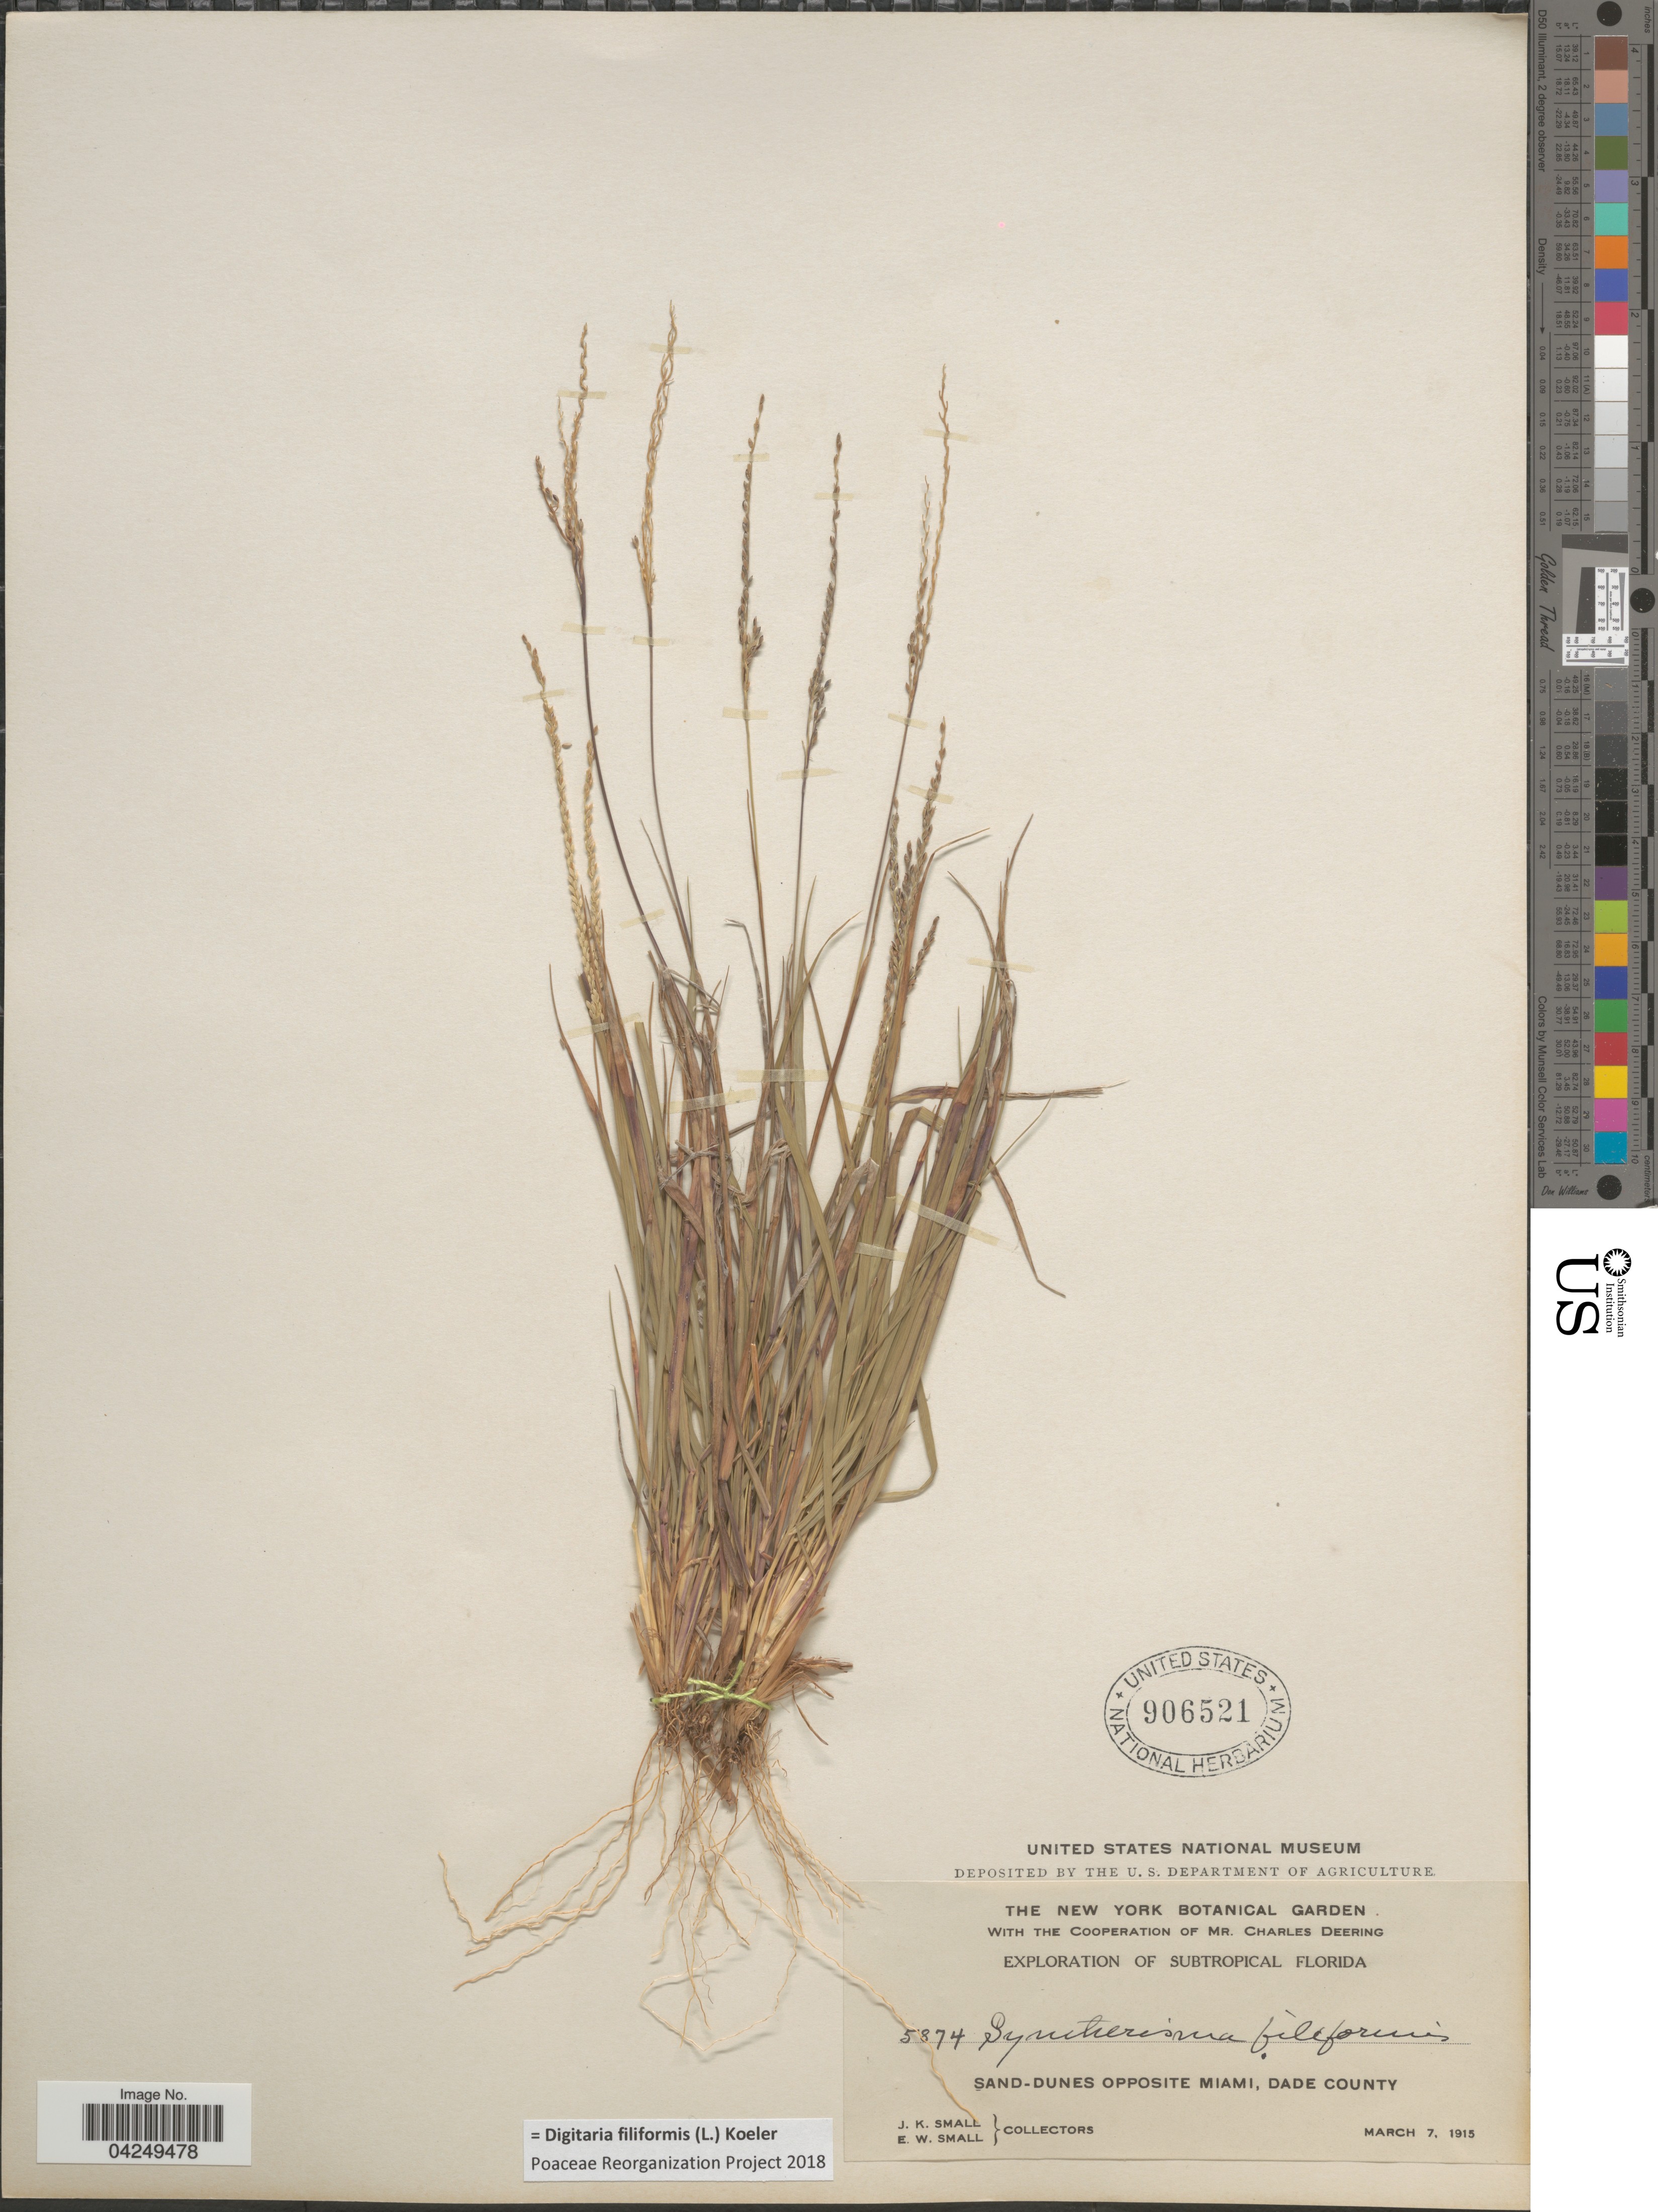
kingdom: Plantae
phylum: Tracheophyta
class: Liliopsida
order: Poales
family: Poaceae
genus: Digitaria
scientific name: Digitaria filiformis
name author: (L.) Koeler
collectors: J. K. Small & E. W. Small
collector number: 5874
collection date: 1915-03-07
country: United States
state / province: Florida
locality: Exploration of Subtropical Florida. Sand-dunes opposite Miami, Dade County.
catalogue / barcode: US 906521